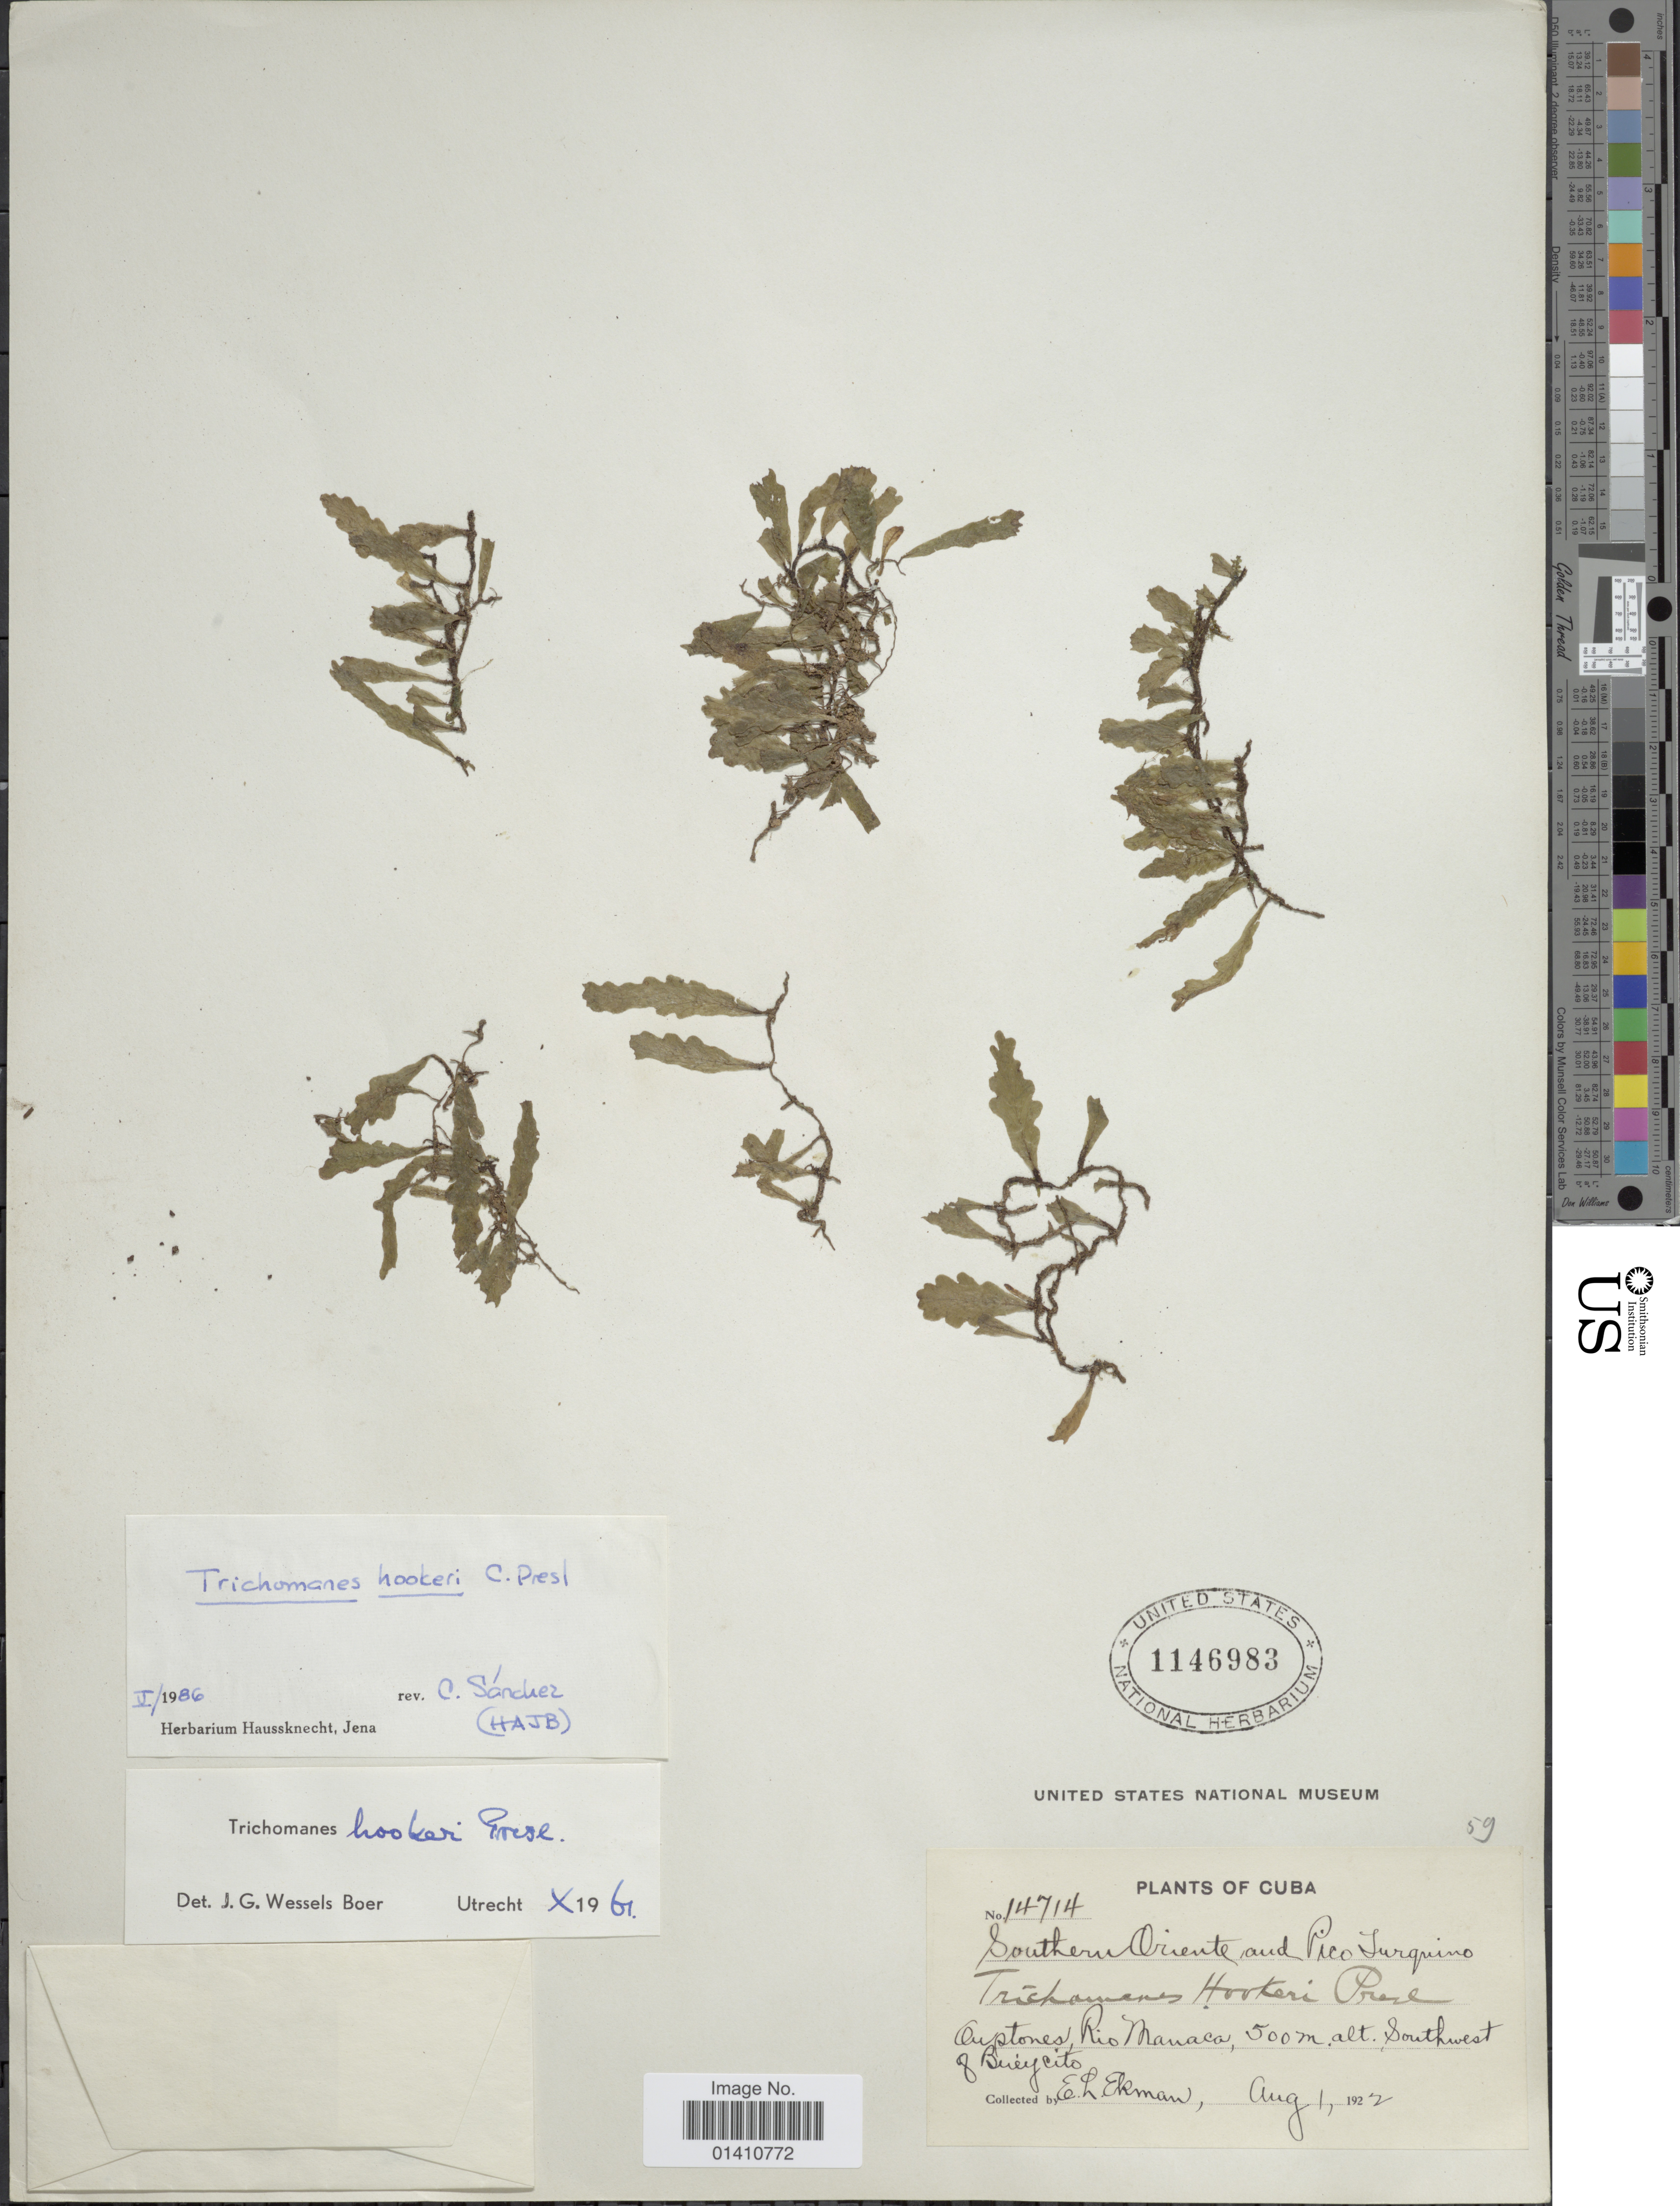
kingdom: Plantae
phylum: Tracheophyta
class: Polypodiopsida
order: Hymenophyllales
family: Hymenophyllaceae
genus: Didymoglossum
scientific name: Didymoglossum hookeri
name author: C. Presl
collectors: E. L. Ekman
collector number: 14714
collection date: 1922-08-01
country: Cuba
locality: Lupstones Rio Manaca, Southwest of Buiycito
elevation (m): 500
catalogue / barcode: US 1146983